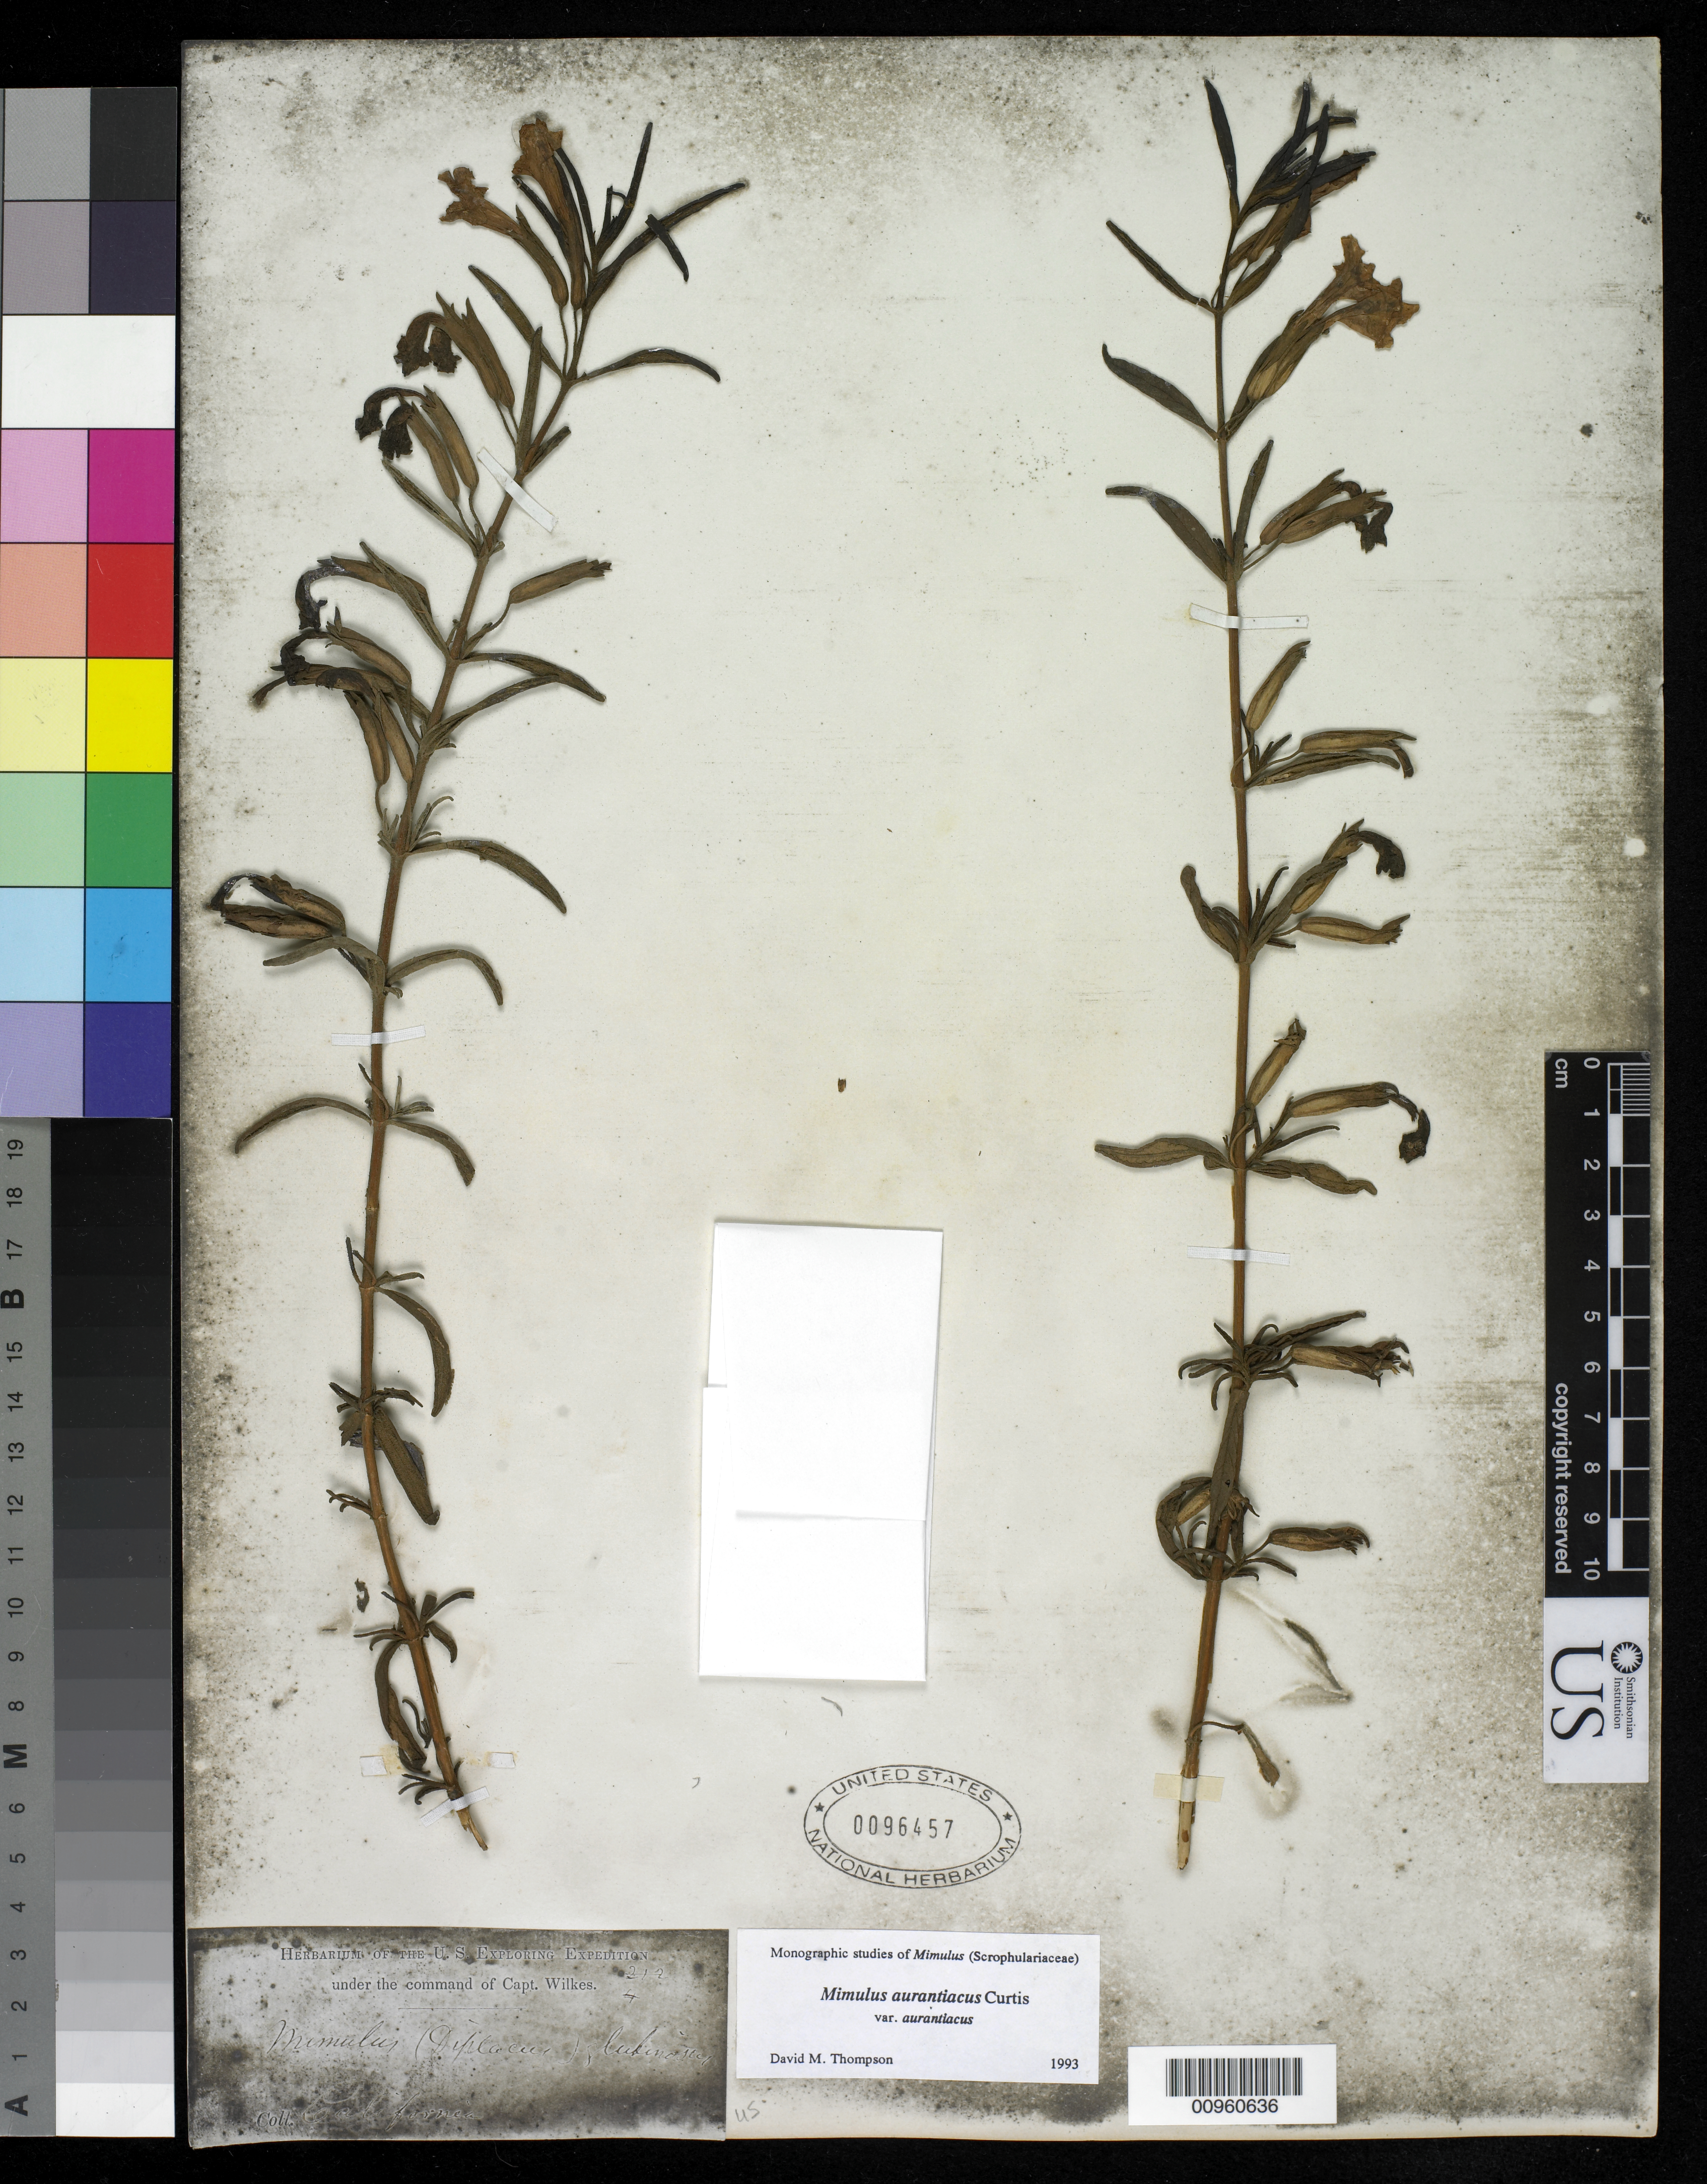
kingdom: Plantae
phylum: Tracheophyta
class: Magnoliopsida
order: Lamiales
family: Phrymaceae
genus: Diplacus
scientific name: Diplacus aurantiacus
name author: (Curtis) Jeps.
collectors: Wilkes Explor. Exped.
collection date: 1838/1842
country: United States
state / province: California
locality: California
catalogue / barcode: US 96457